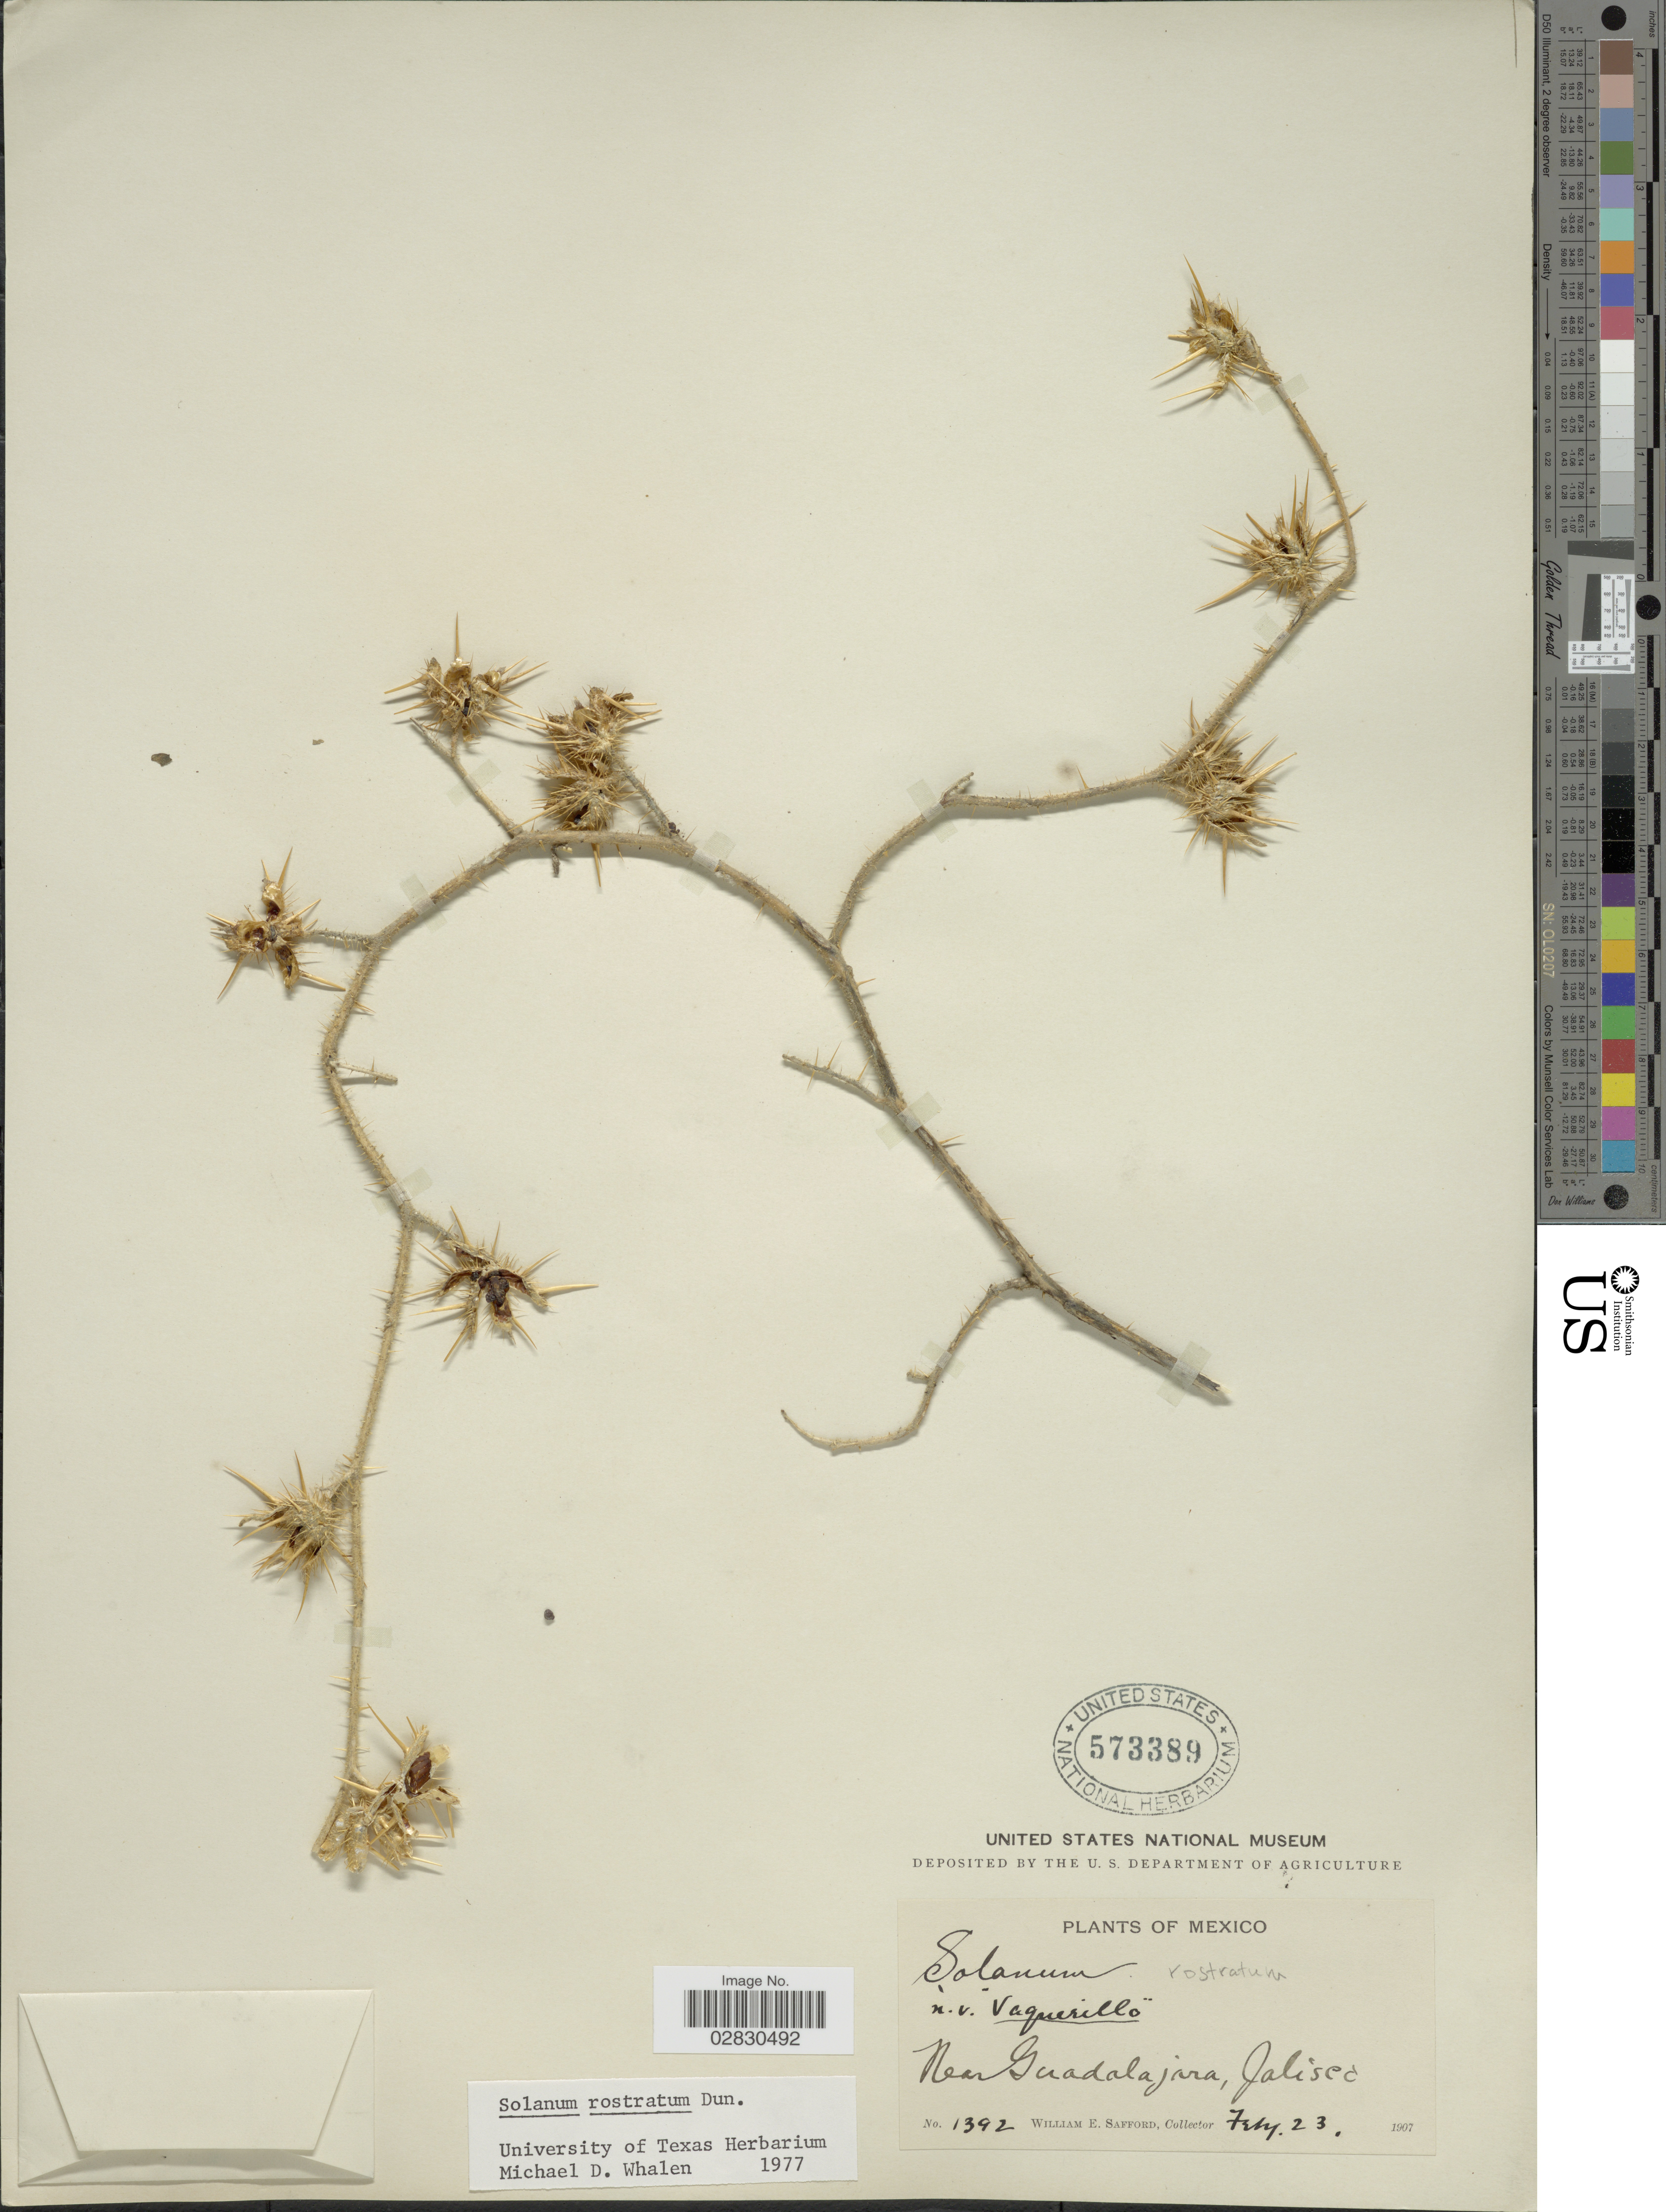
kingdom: Plantae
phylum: Tracheophyta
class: Magnoliopsida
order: Solanales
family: Solanaceae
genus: Solanum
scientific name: Solanum rostratum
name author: Dunal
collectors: W. E. Safford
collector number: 1392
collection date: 1907-02-23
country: Mexico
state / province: Jalisco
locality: Near Guadalajara.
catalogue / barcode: US 573389